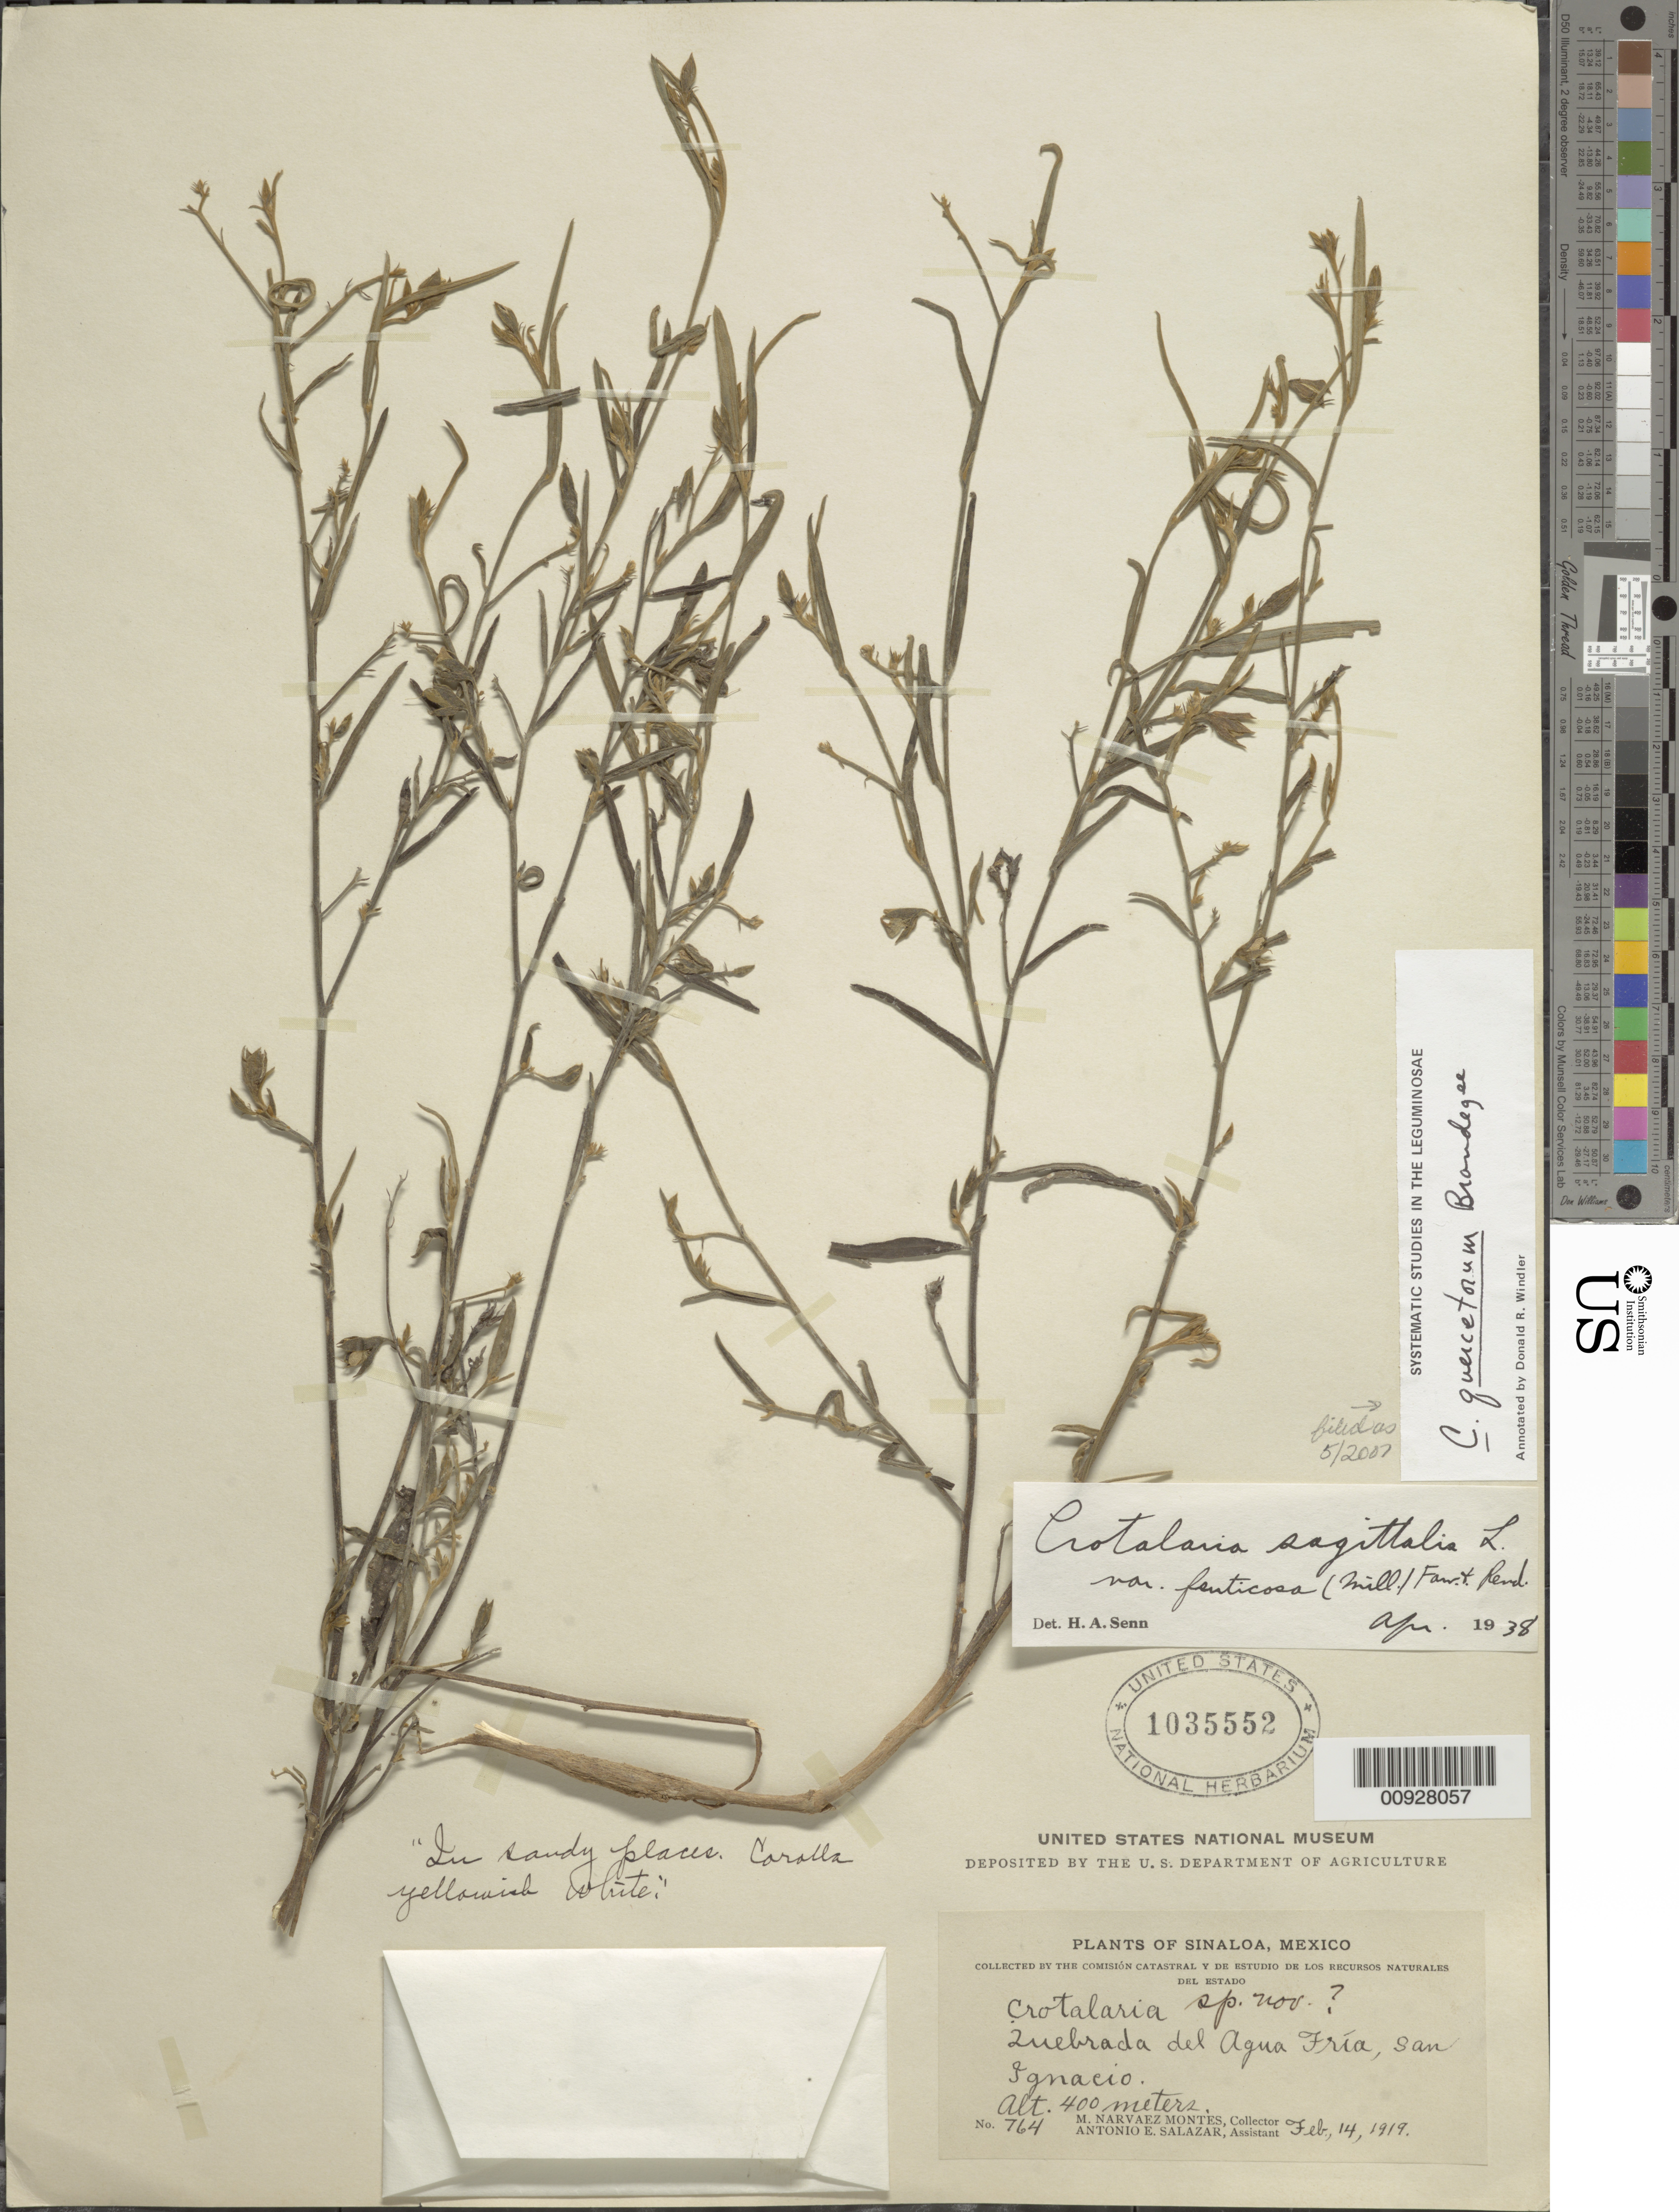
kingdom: Plantae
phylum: Tracheophyta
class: Magnoliopsida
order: Fabales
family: Fabaceae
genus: Crotalaria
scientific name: Crotalaria quercetorum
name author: Brandegee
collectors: M. Narvaez-Montes & A. E. Salazar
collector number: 764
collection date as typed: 14 Feb 1919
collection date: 1919-02-14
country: Mexico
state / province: Sinaloa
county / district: San Ignacio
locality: Quebrada del Agua Fría, San Ignacio, Sinaloa.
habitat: In sandy places.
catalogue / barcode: US 1035552